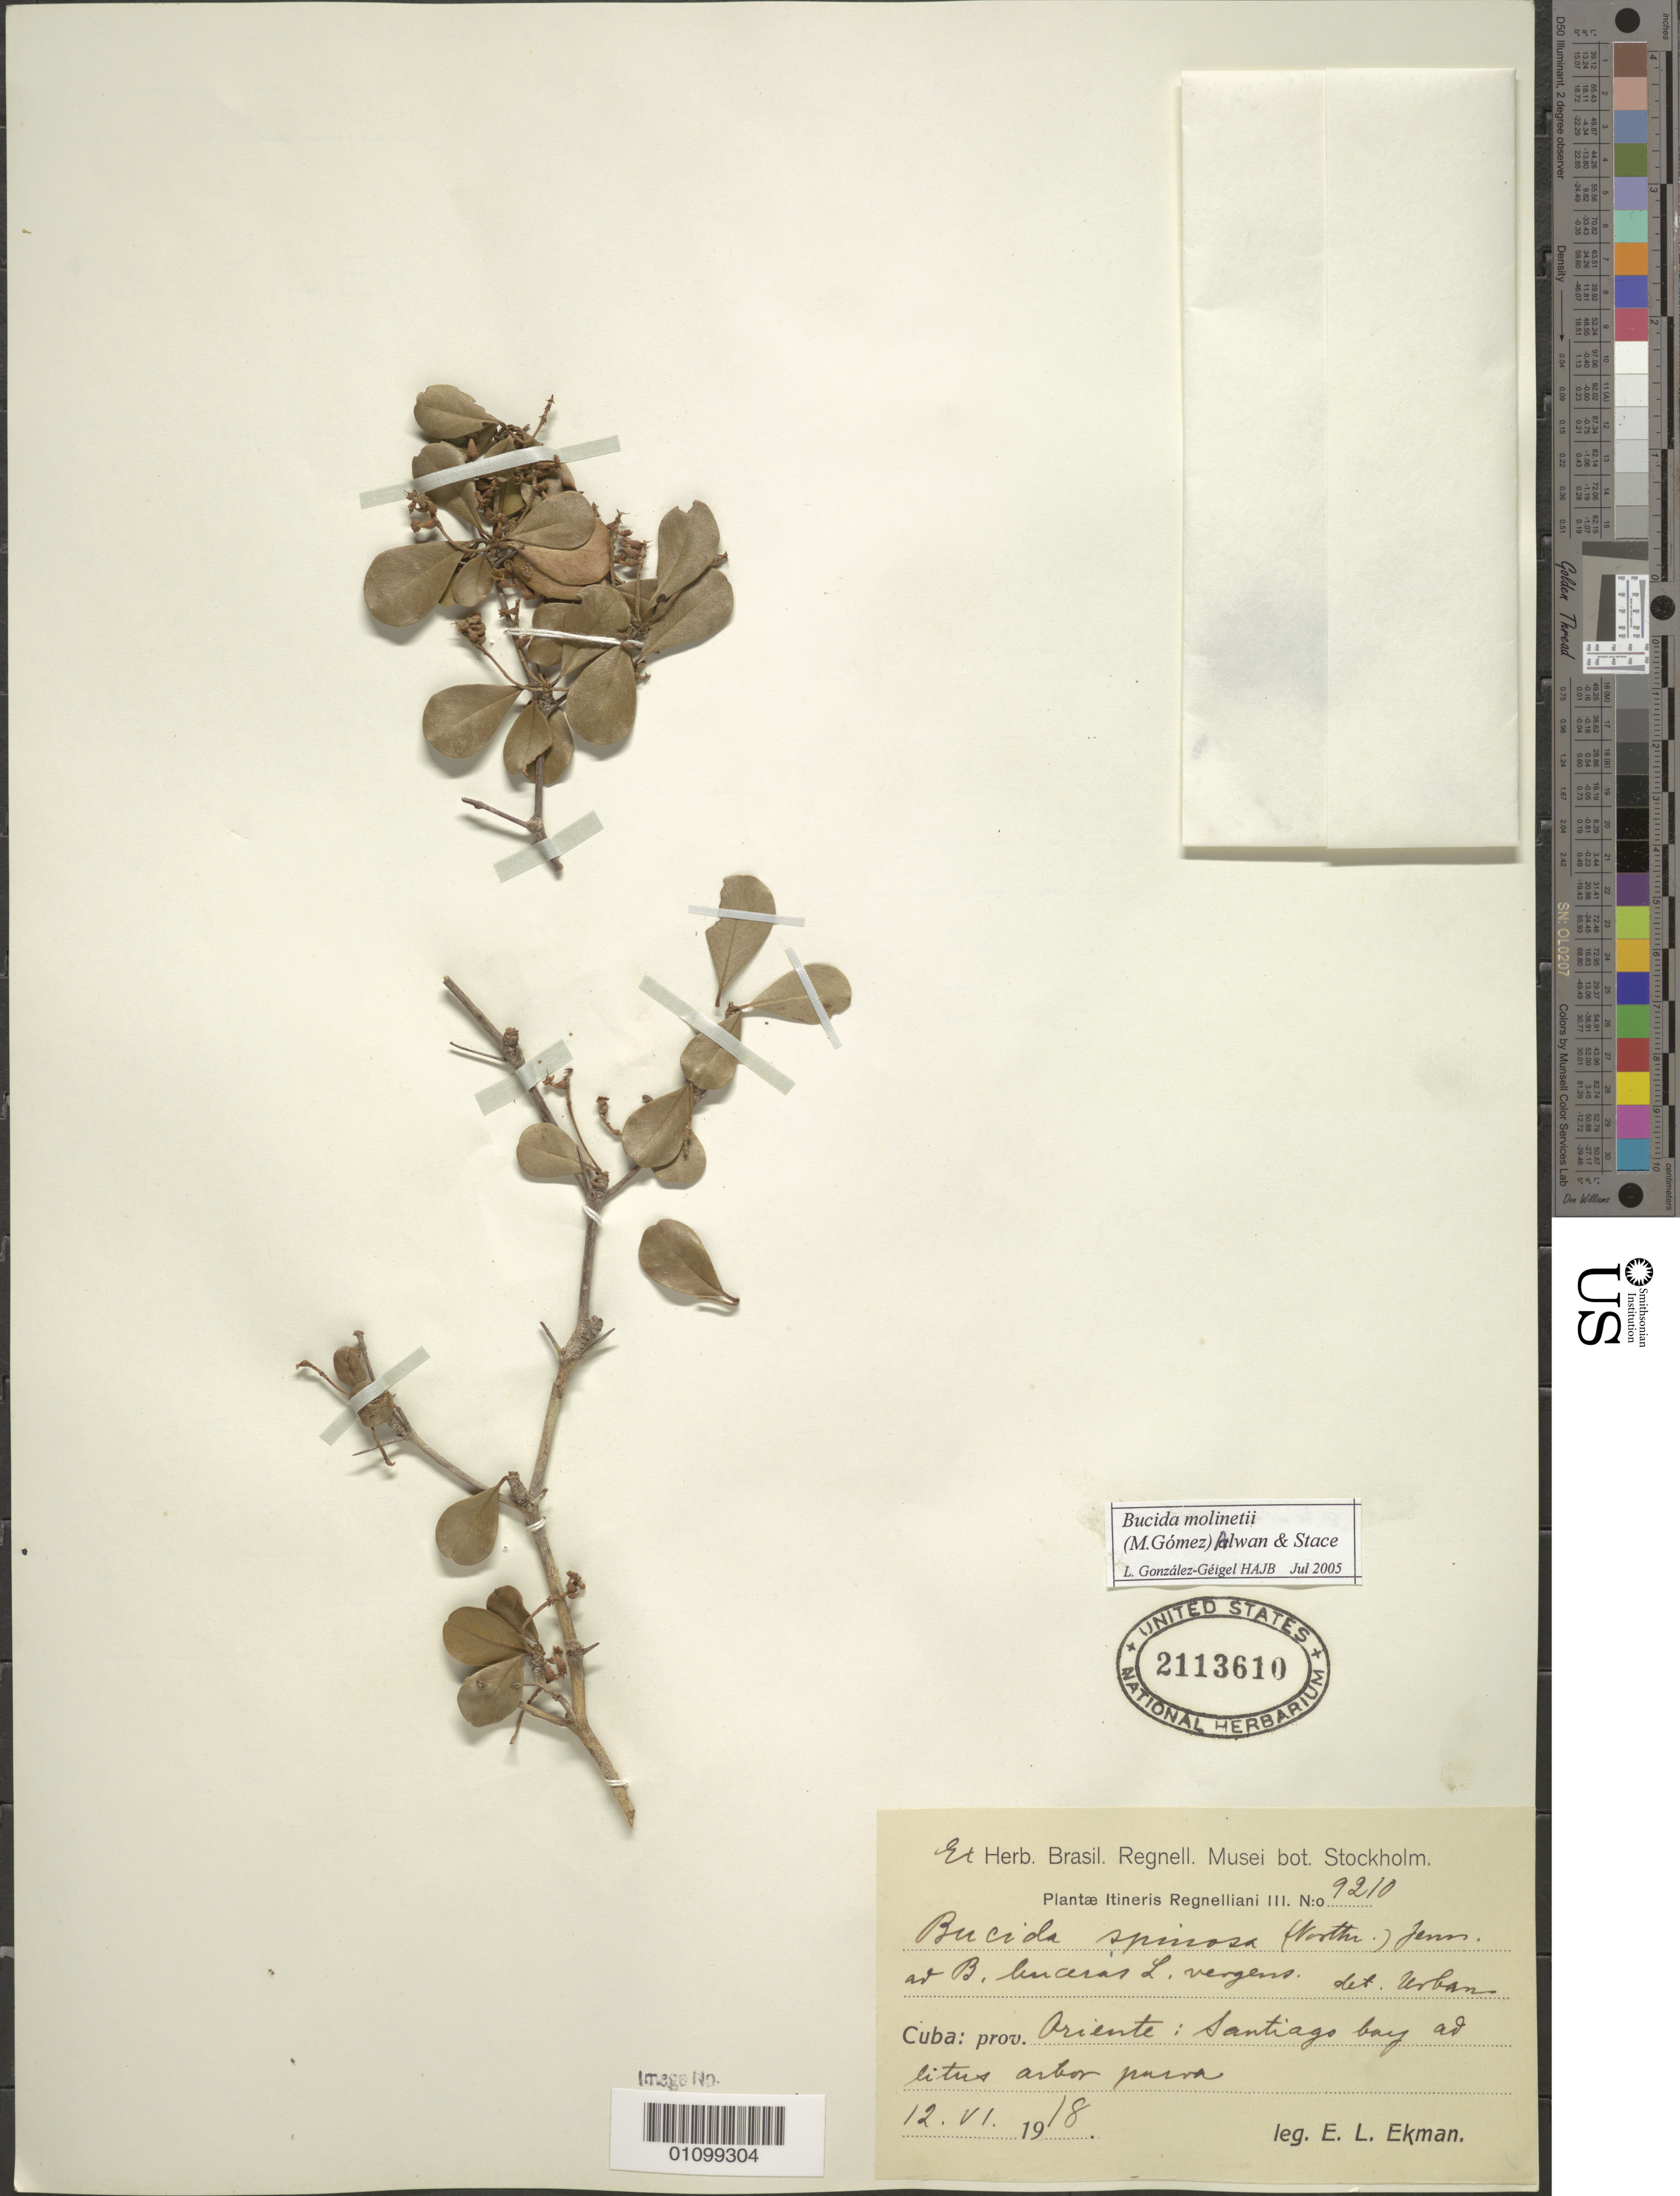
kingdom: Plantae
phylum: Tracheophyta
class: Magnoliopsida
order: Myrtales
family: Combretaceae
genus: Terminalia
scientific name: Terminalia molinetii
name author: M. Gómez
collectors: E. L. Ekman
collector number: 9210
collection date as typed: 12 Jun 1918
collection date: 1918-06-12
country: Cuba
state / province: Santiago de Cuba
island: Cuba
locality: Santiago bay ad litus arbor parva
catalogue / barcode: US 2113610